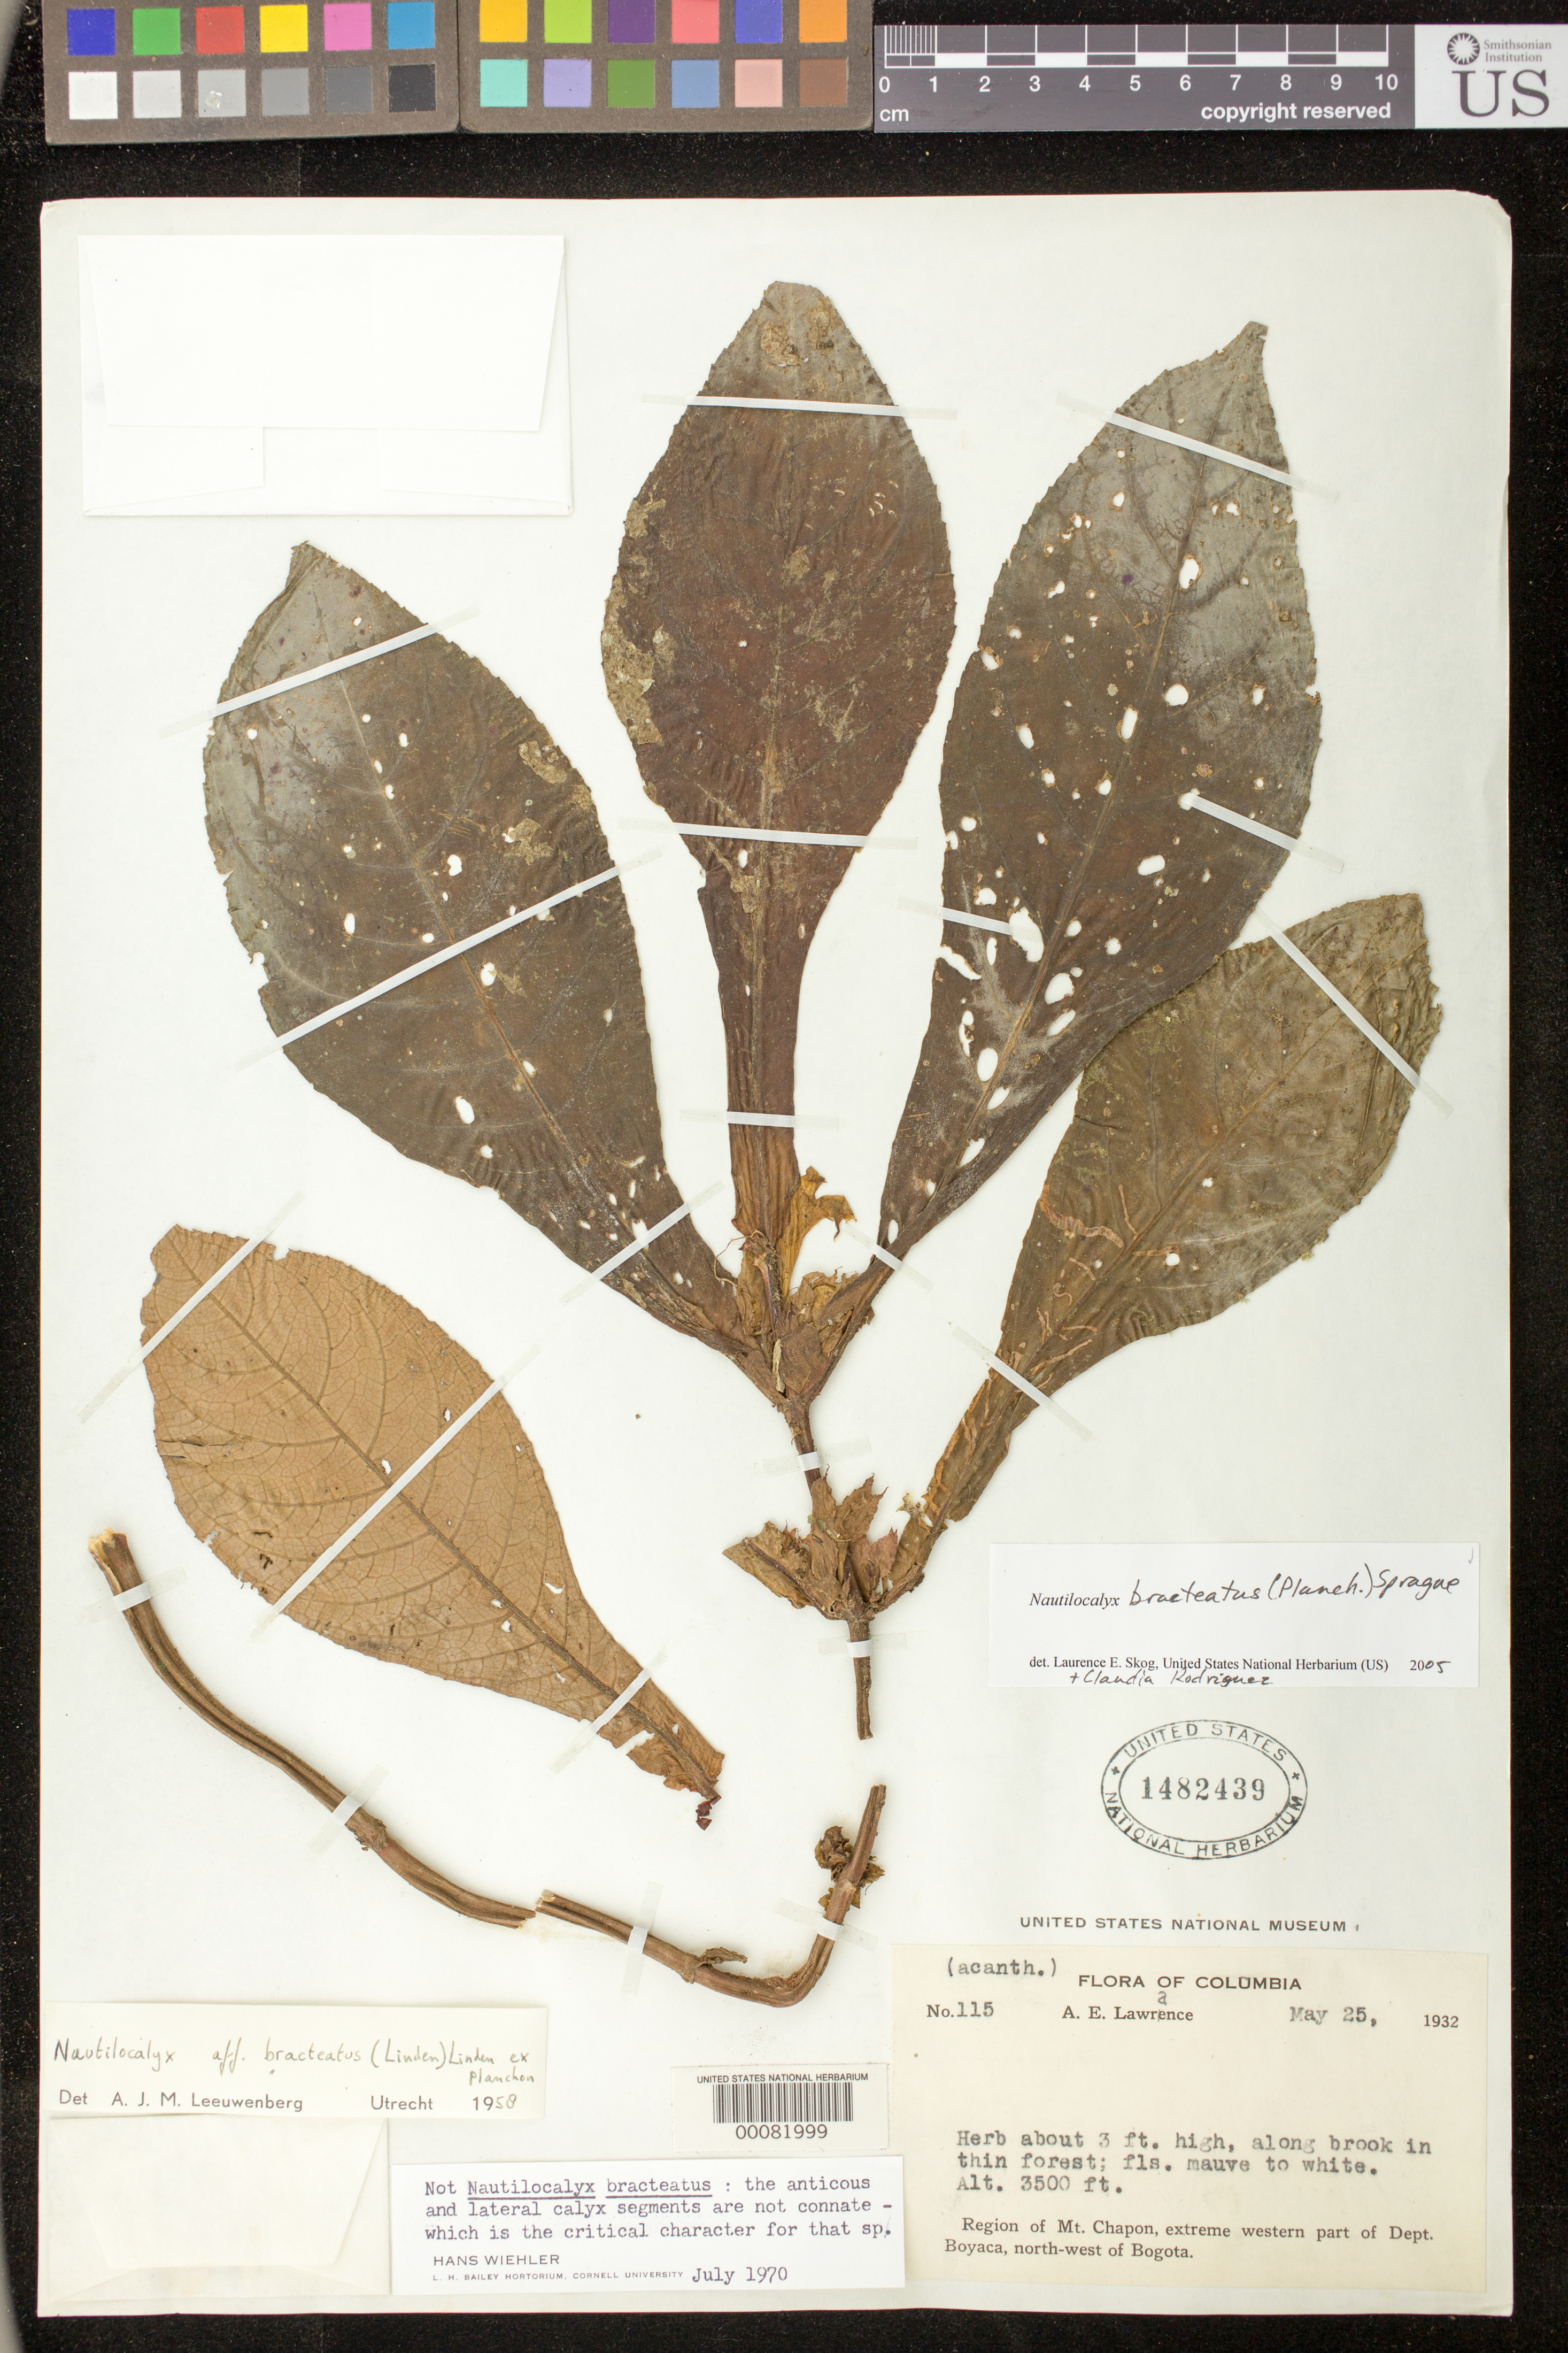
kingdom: Plantae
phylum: Tracheophyta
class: Magnoliopsida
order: Lamiales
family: Gesneriaceae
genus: Nautilocalyx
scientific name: Nautilocalyx bracteatus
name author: (Planch.) Sprague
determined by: Rodríguez-Flores, C. I.; Skog, L. E.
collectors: A. Lawrance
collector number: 115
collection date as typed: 25 May 1932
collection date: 1932-05-25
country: Colombia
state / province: Boyacá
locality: Region of Mt Chapon, extreme western part of dept Boyaca, north-west of Bogota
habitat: along brook in thin forest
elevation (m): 1067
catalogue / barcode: US 1482439